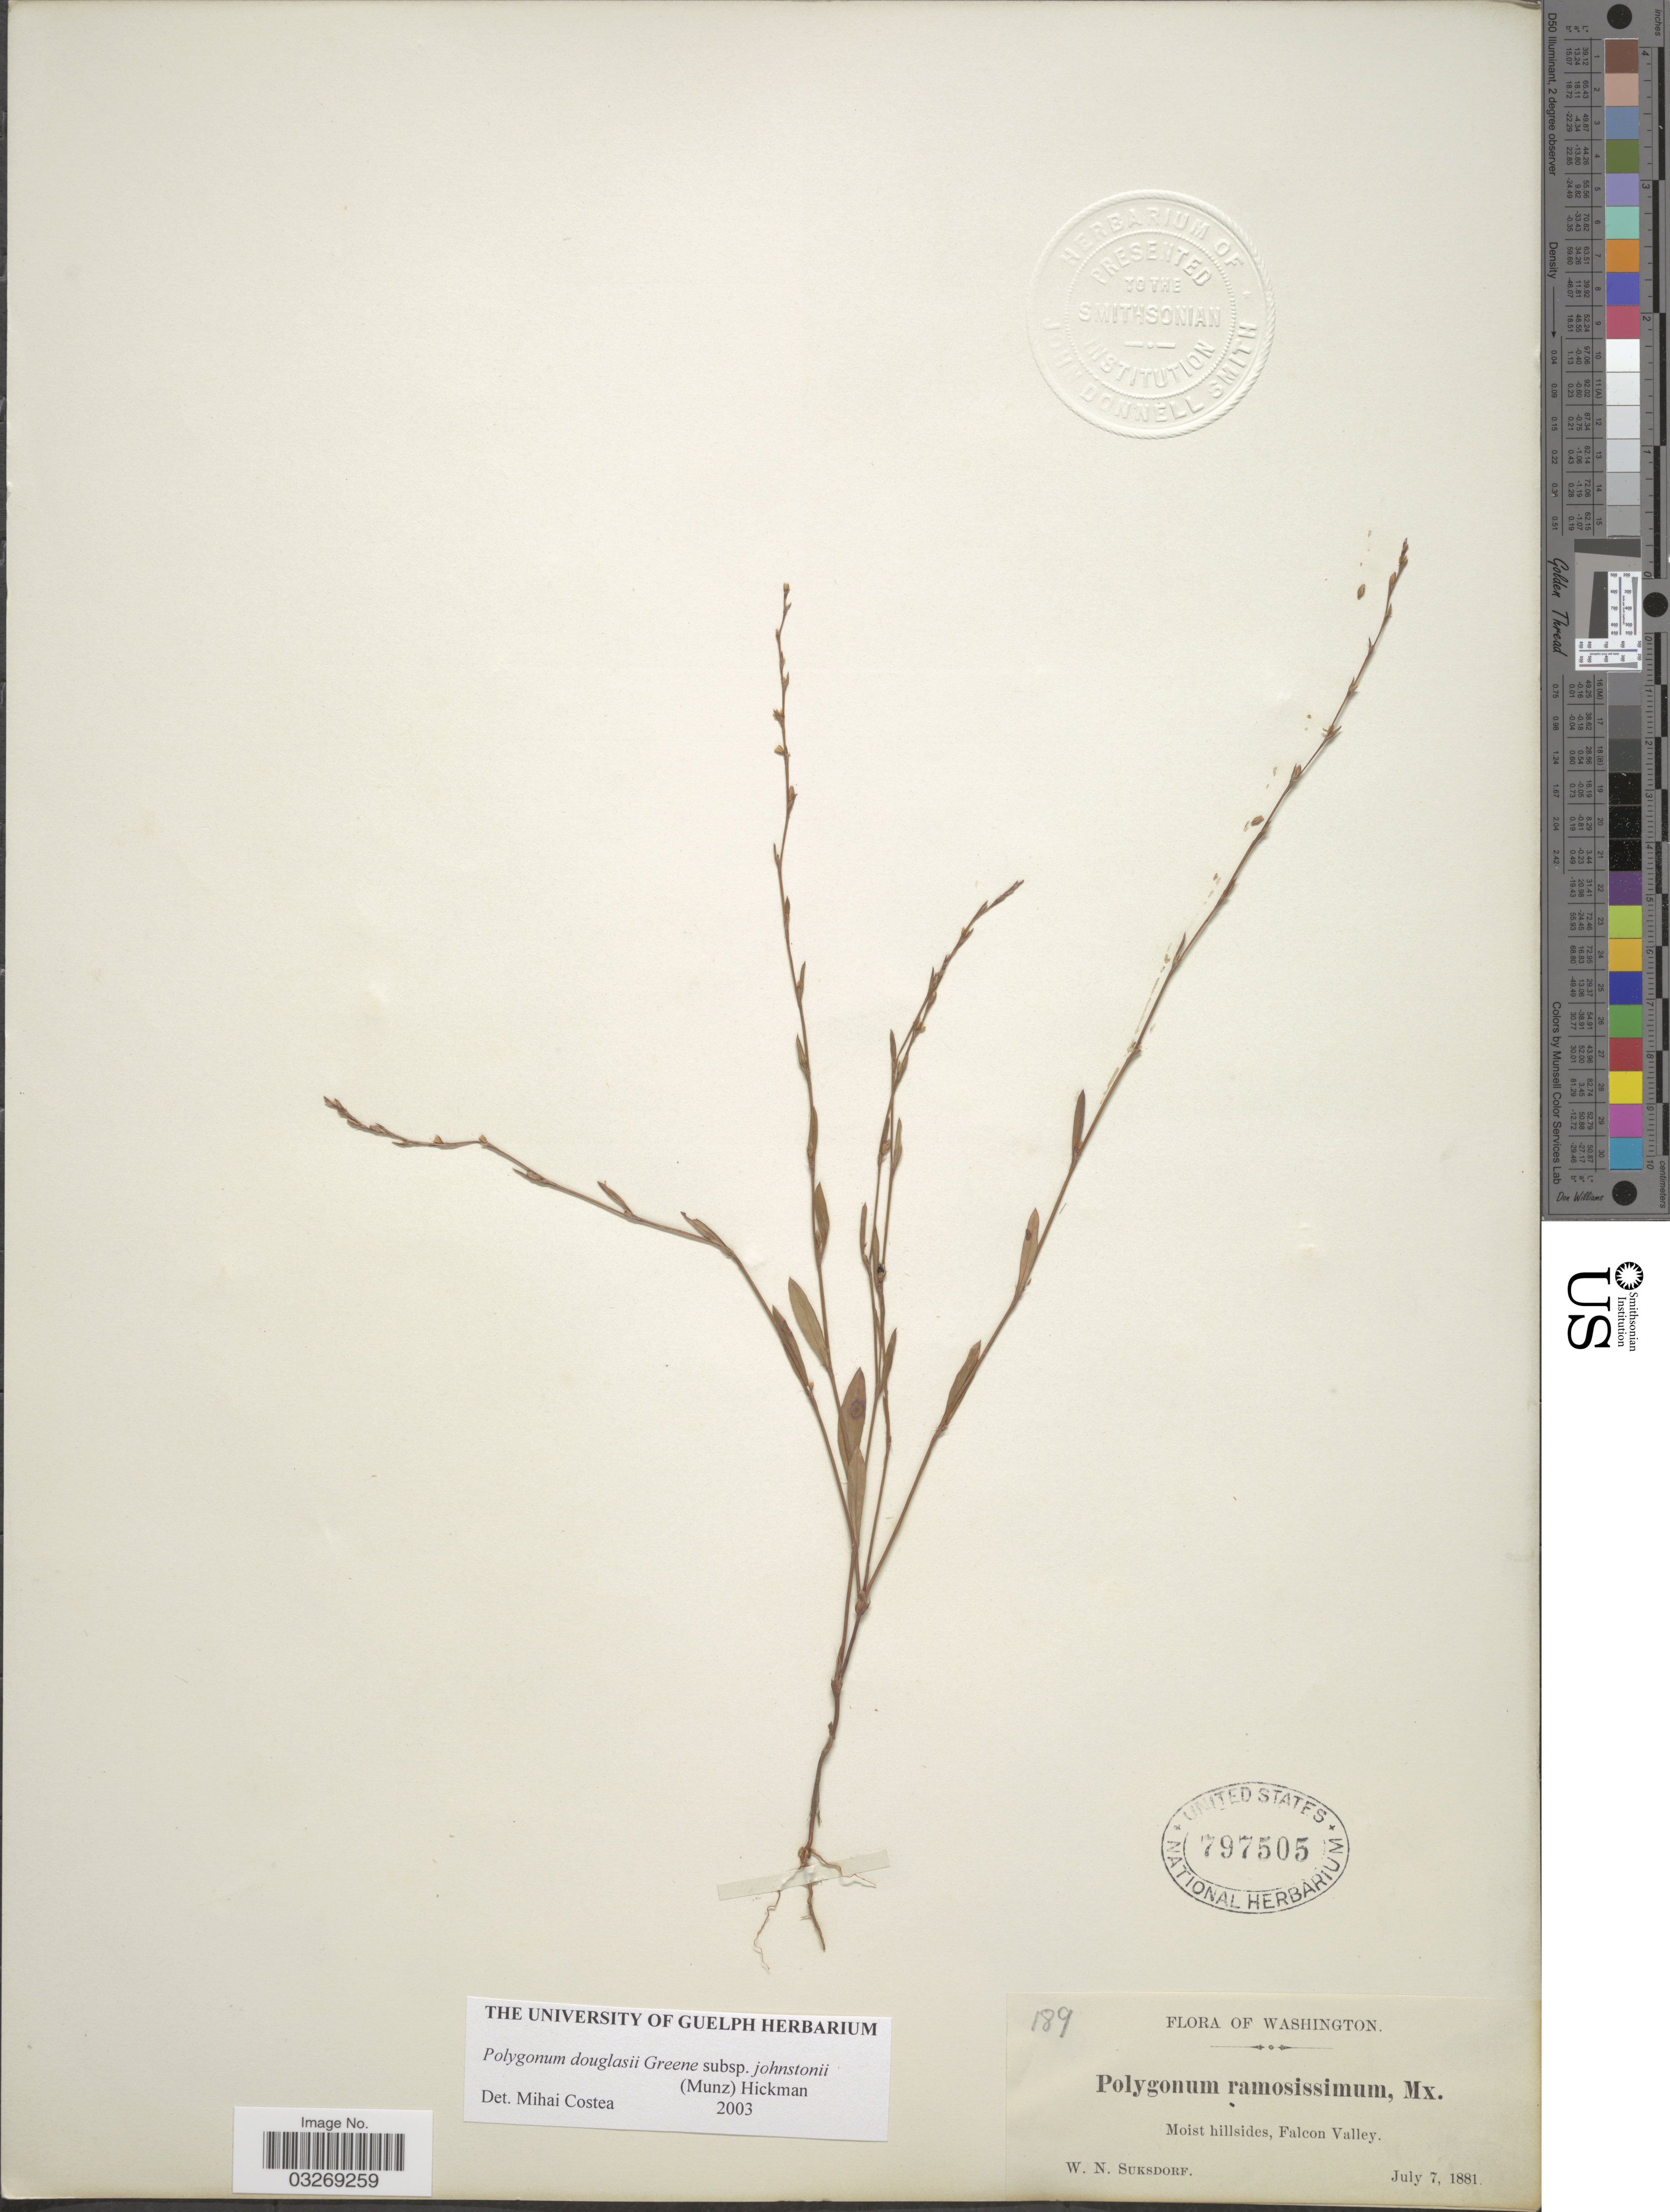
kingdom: Plantae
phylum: Tracheophyta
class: Magnoliopsida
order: Caryophyllales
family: Polygonaceae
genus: Polygonum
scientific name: Polygonum douglasii subsp. johnstonii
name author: (Munz) Hickman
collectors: W. N. Suksdorf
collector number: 189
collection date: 1881-07-07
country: United States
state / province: Washington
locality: Falcon Valley.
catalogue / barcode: US 797505